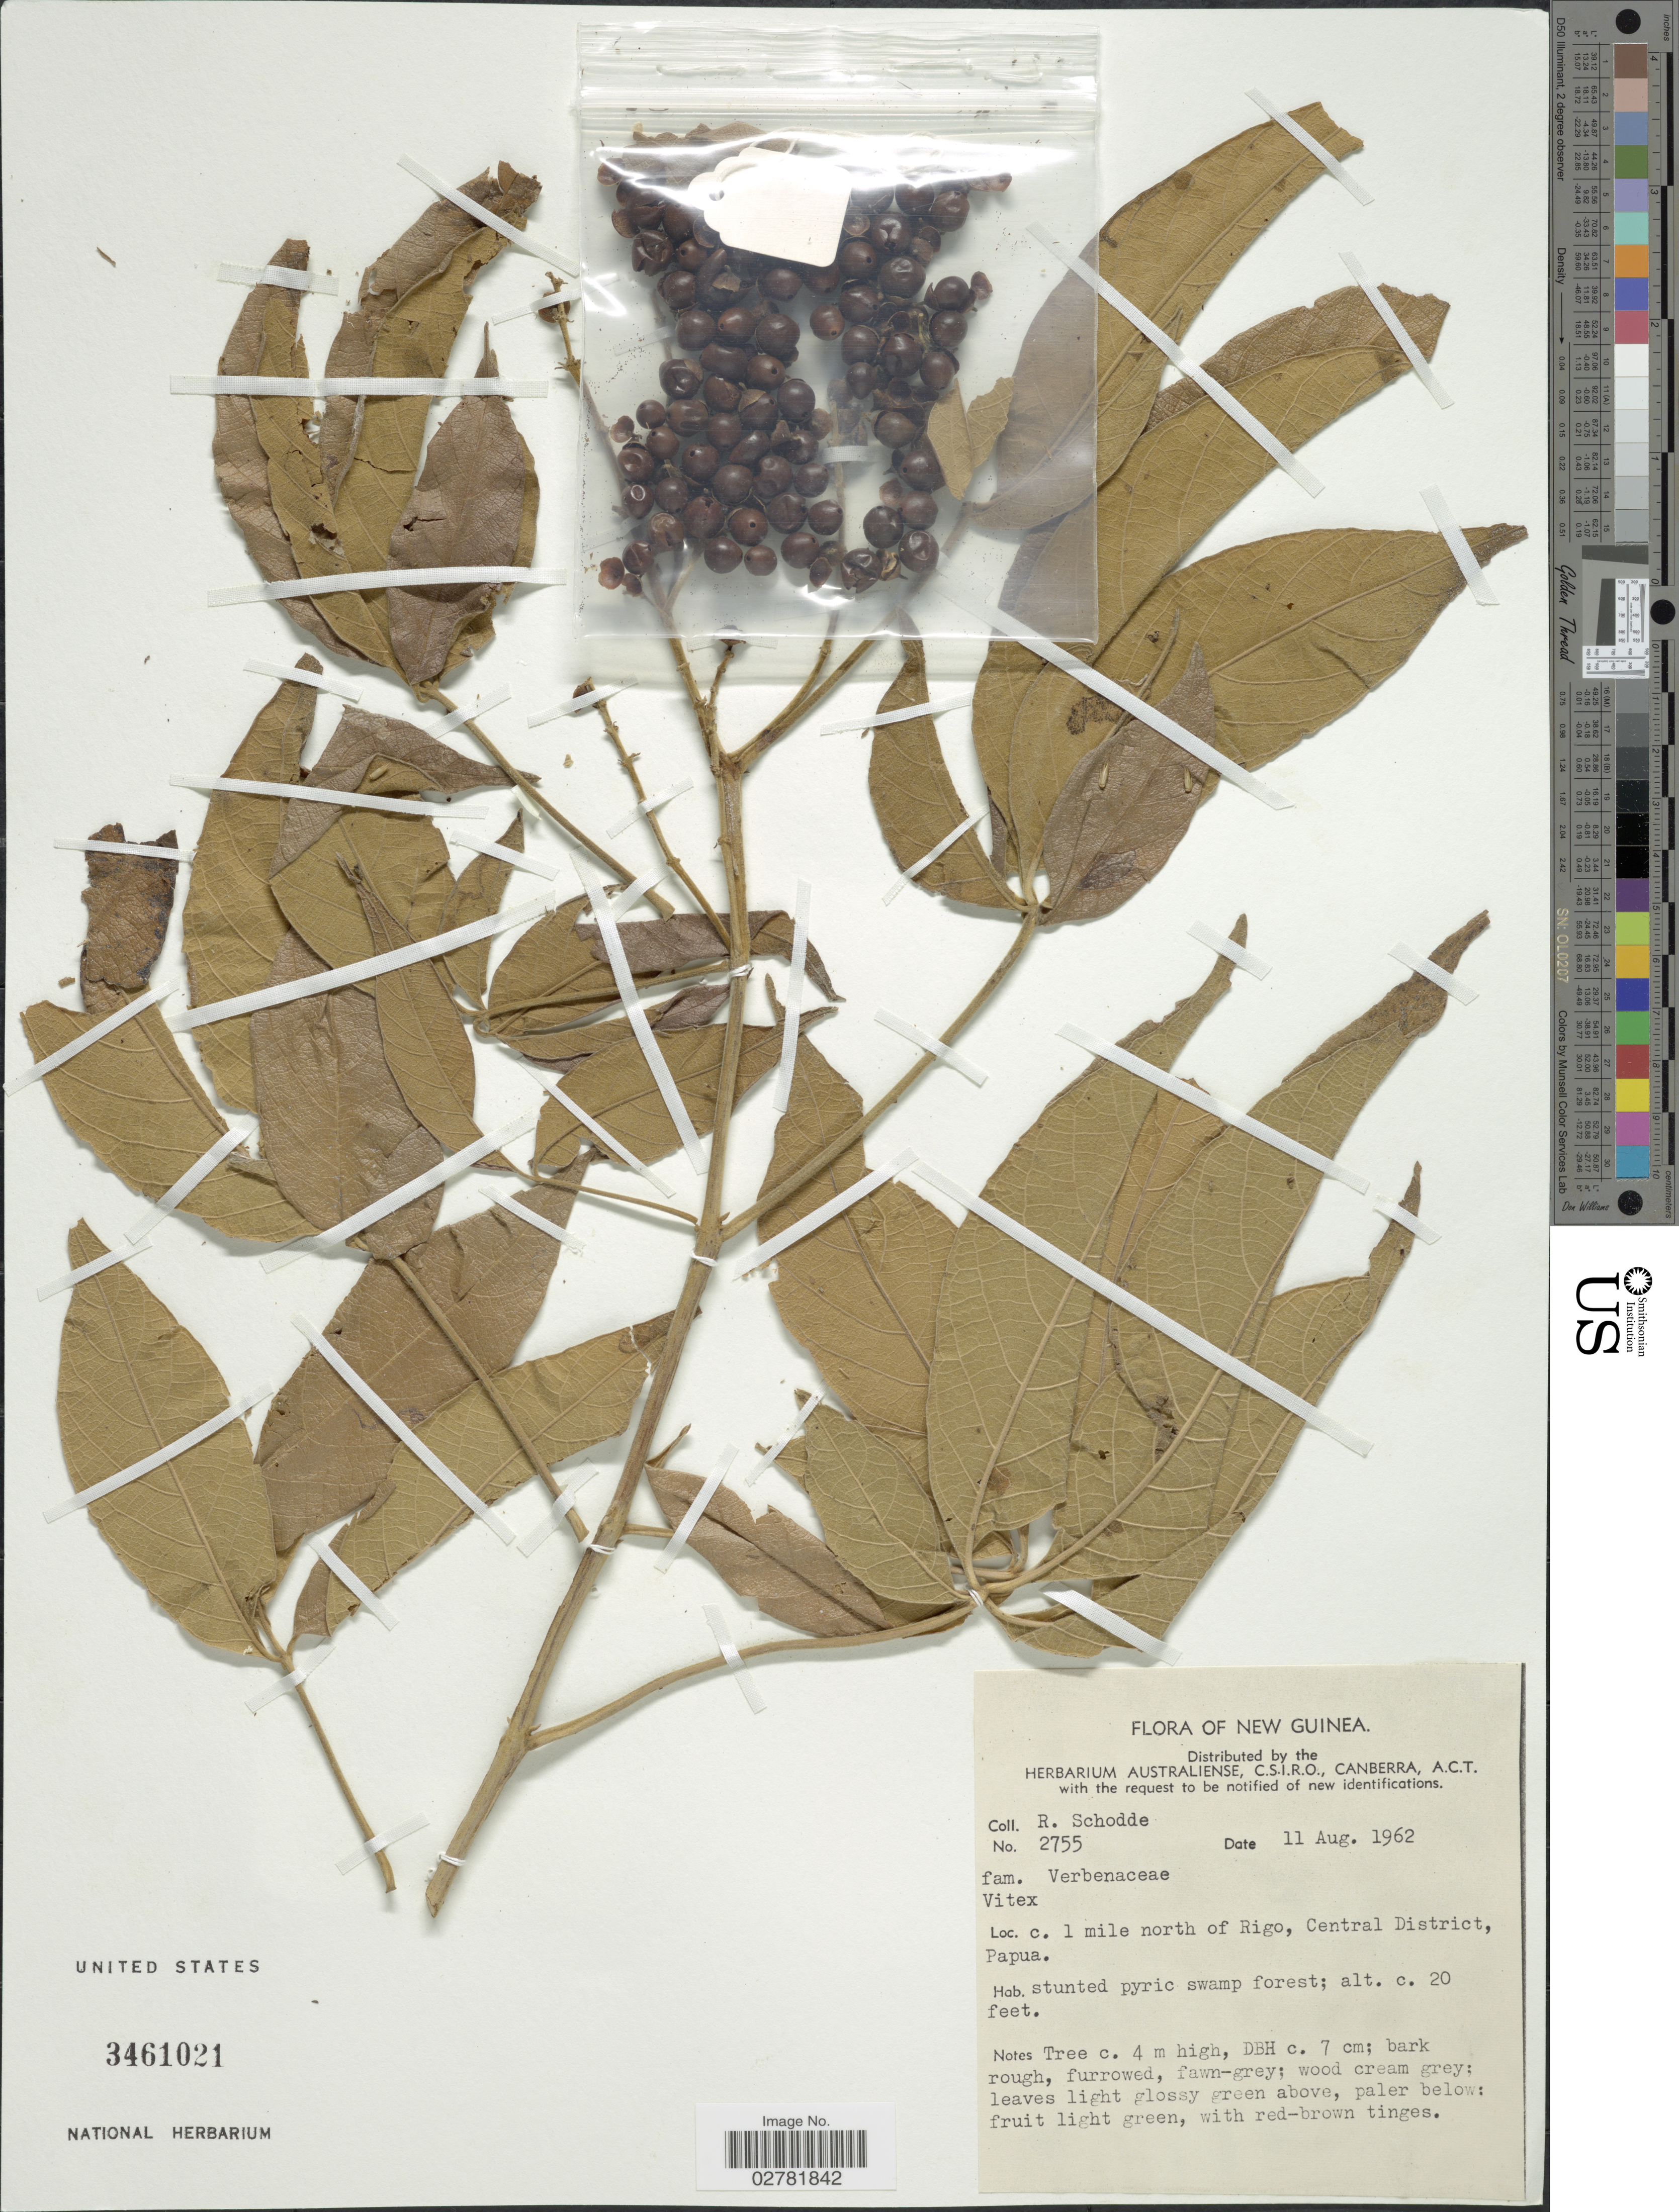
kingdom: Plantae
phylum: Tracheophyta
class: Magnoliopsida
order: Lamiales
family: Lamiaceae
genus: Vitex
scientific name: Vitex sp.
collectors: R. Schodde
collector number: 2755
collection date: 1962-08-11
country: Papua New Guinea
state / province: Central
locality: New Guinea. C. 1 mile north of Rigo, Central District, Papua.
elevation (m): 6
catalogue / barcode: US 3461021